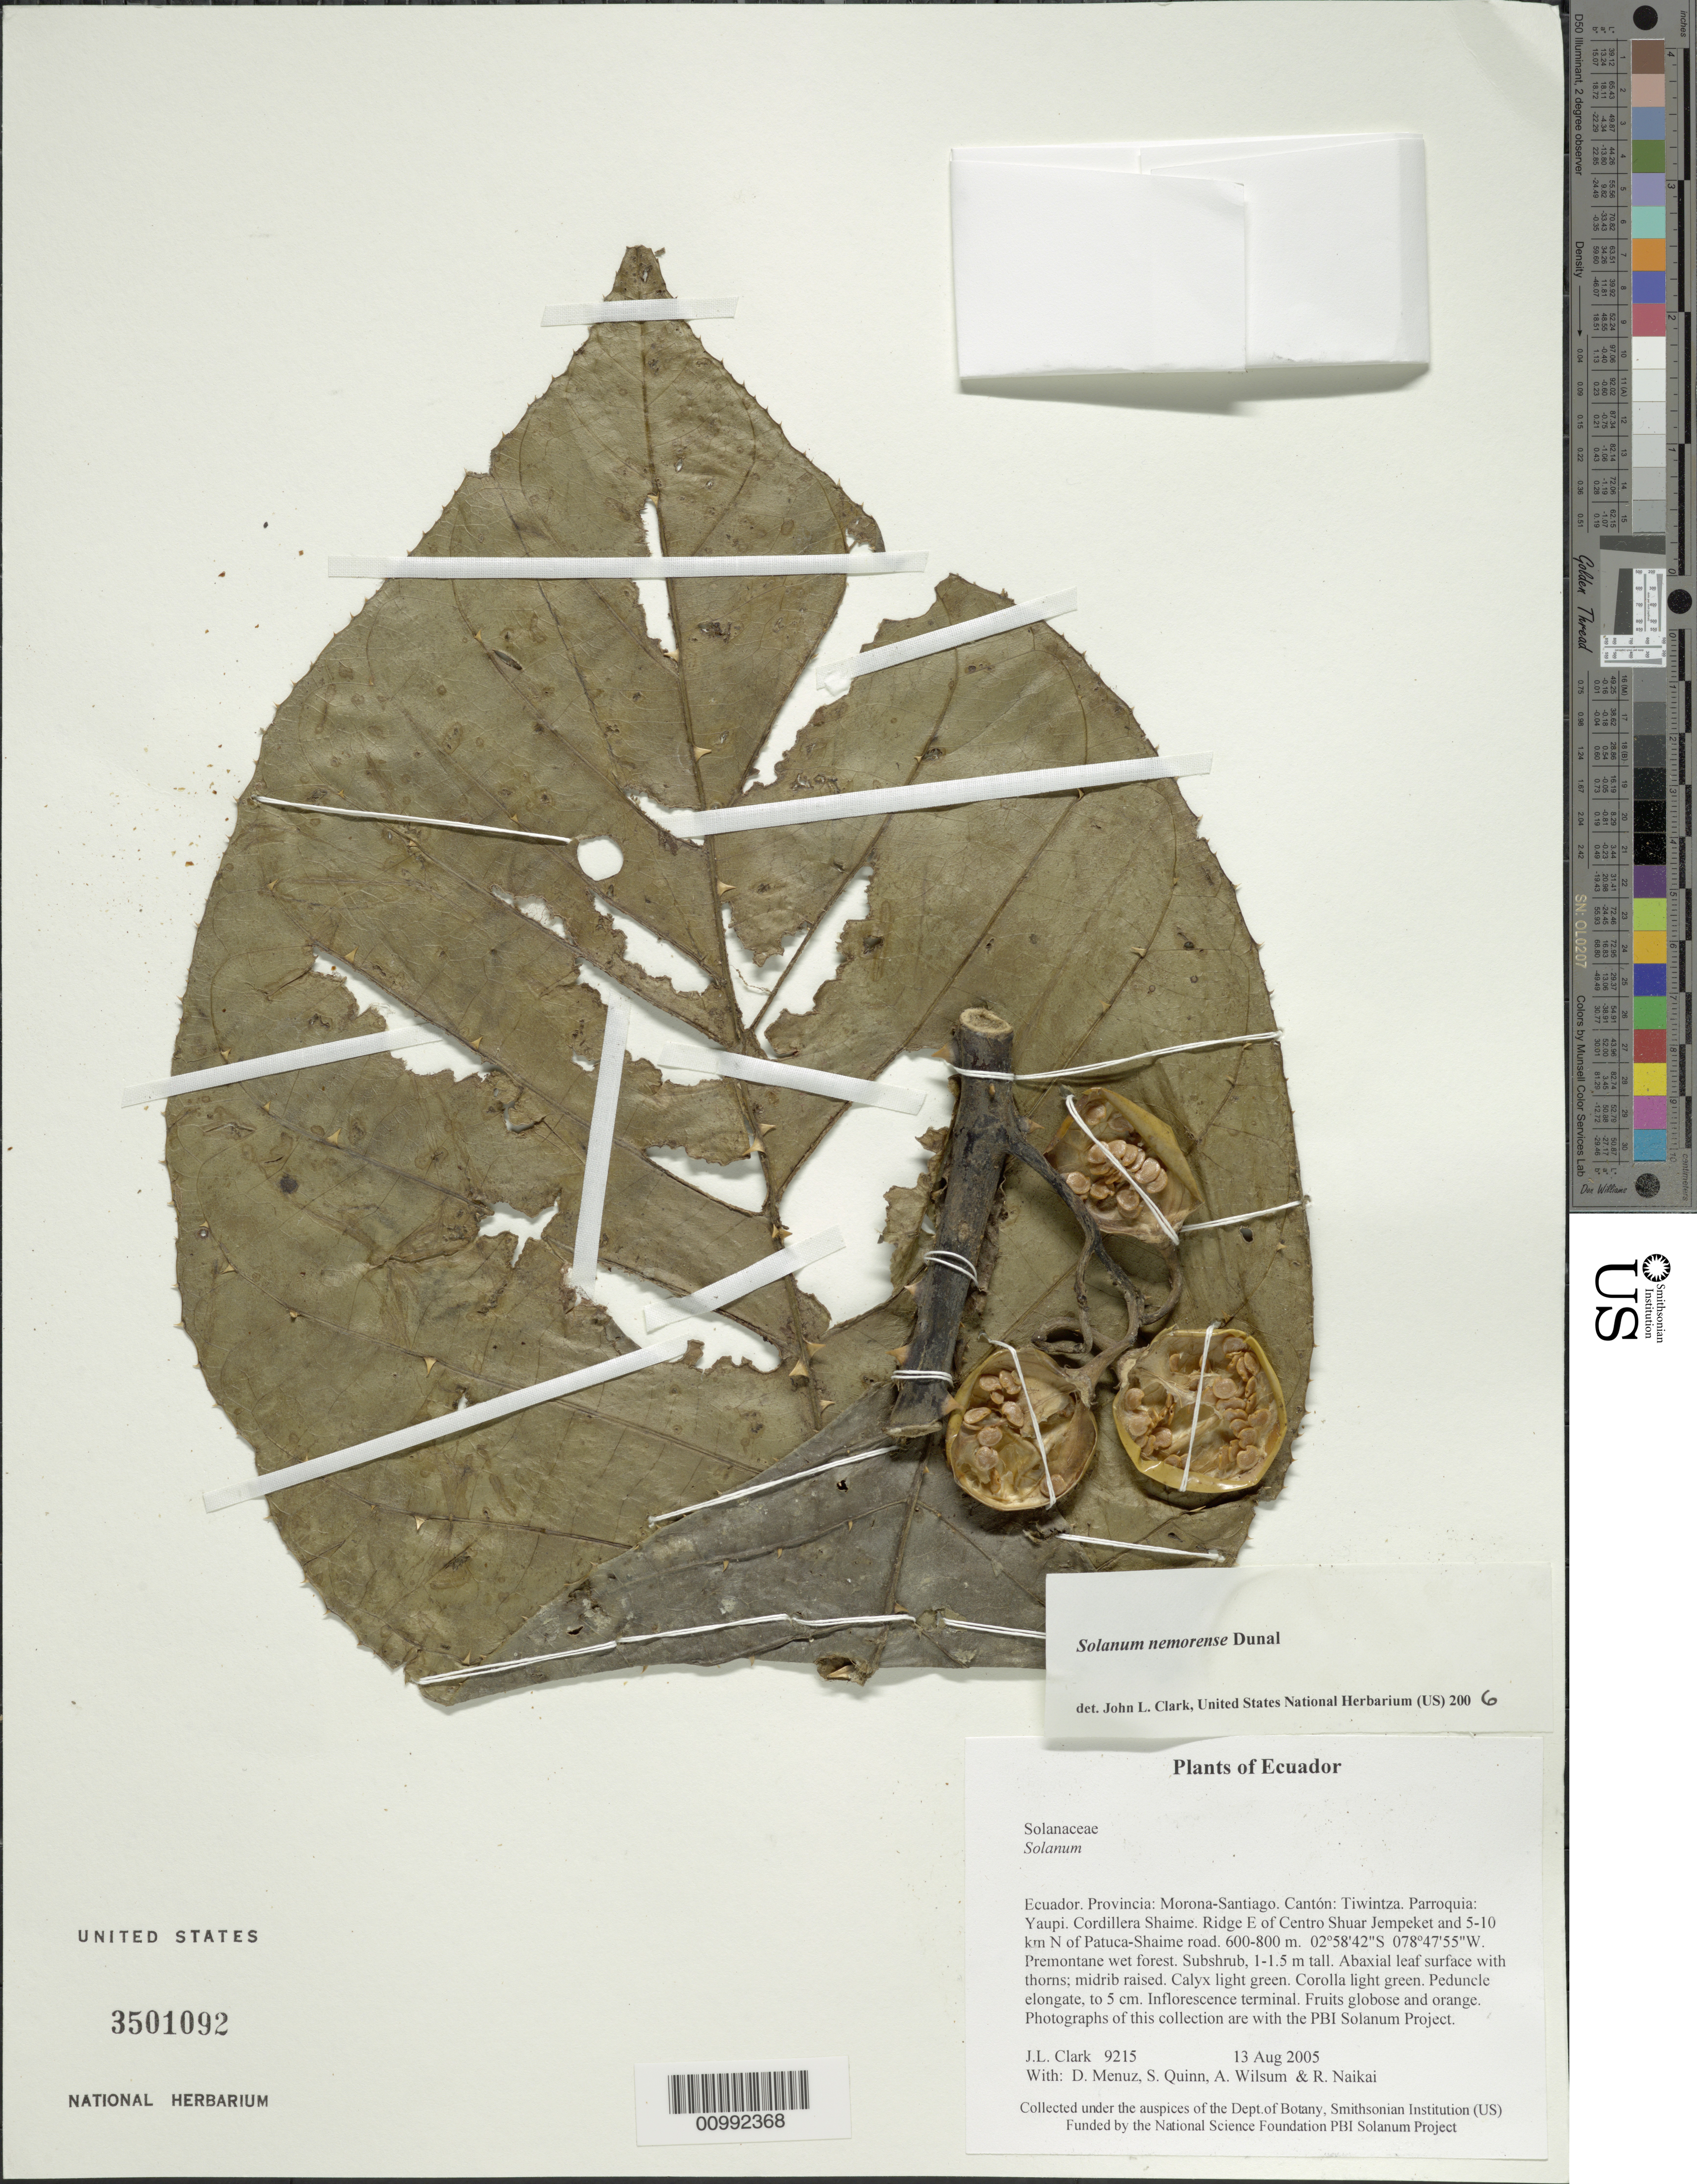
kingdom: Plantae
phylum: Tracheophyta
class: Magnoliopsida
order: Solanales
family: Solanaceae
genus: Solanum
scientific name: Solanum nemorense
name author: Dunal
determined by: Clark, J. L., (SEL), The Marie Selby Botanical Garden (UNITED STATES)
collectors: J. L. Clark, D. Menuz, S. Quinn, A. Wilsum & R. Naikai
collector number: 9215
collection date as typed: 13 Aug 2005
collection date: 2005-08-13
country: Ecuador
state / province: Morona-Santiago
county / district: Tiwintza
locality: Parroquia: Yaupi. Cordillera Shaime. Ridge E of Centro Shuar Jempeket and 5-10 km N of road Patuca-Shaime.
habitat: Premontane wet forest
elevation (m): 600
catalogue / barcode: US 3501092